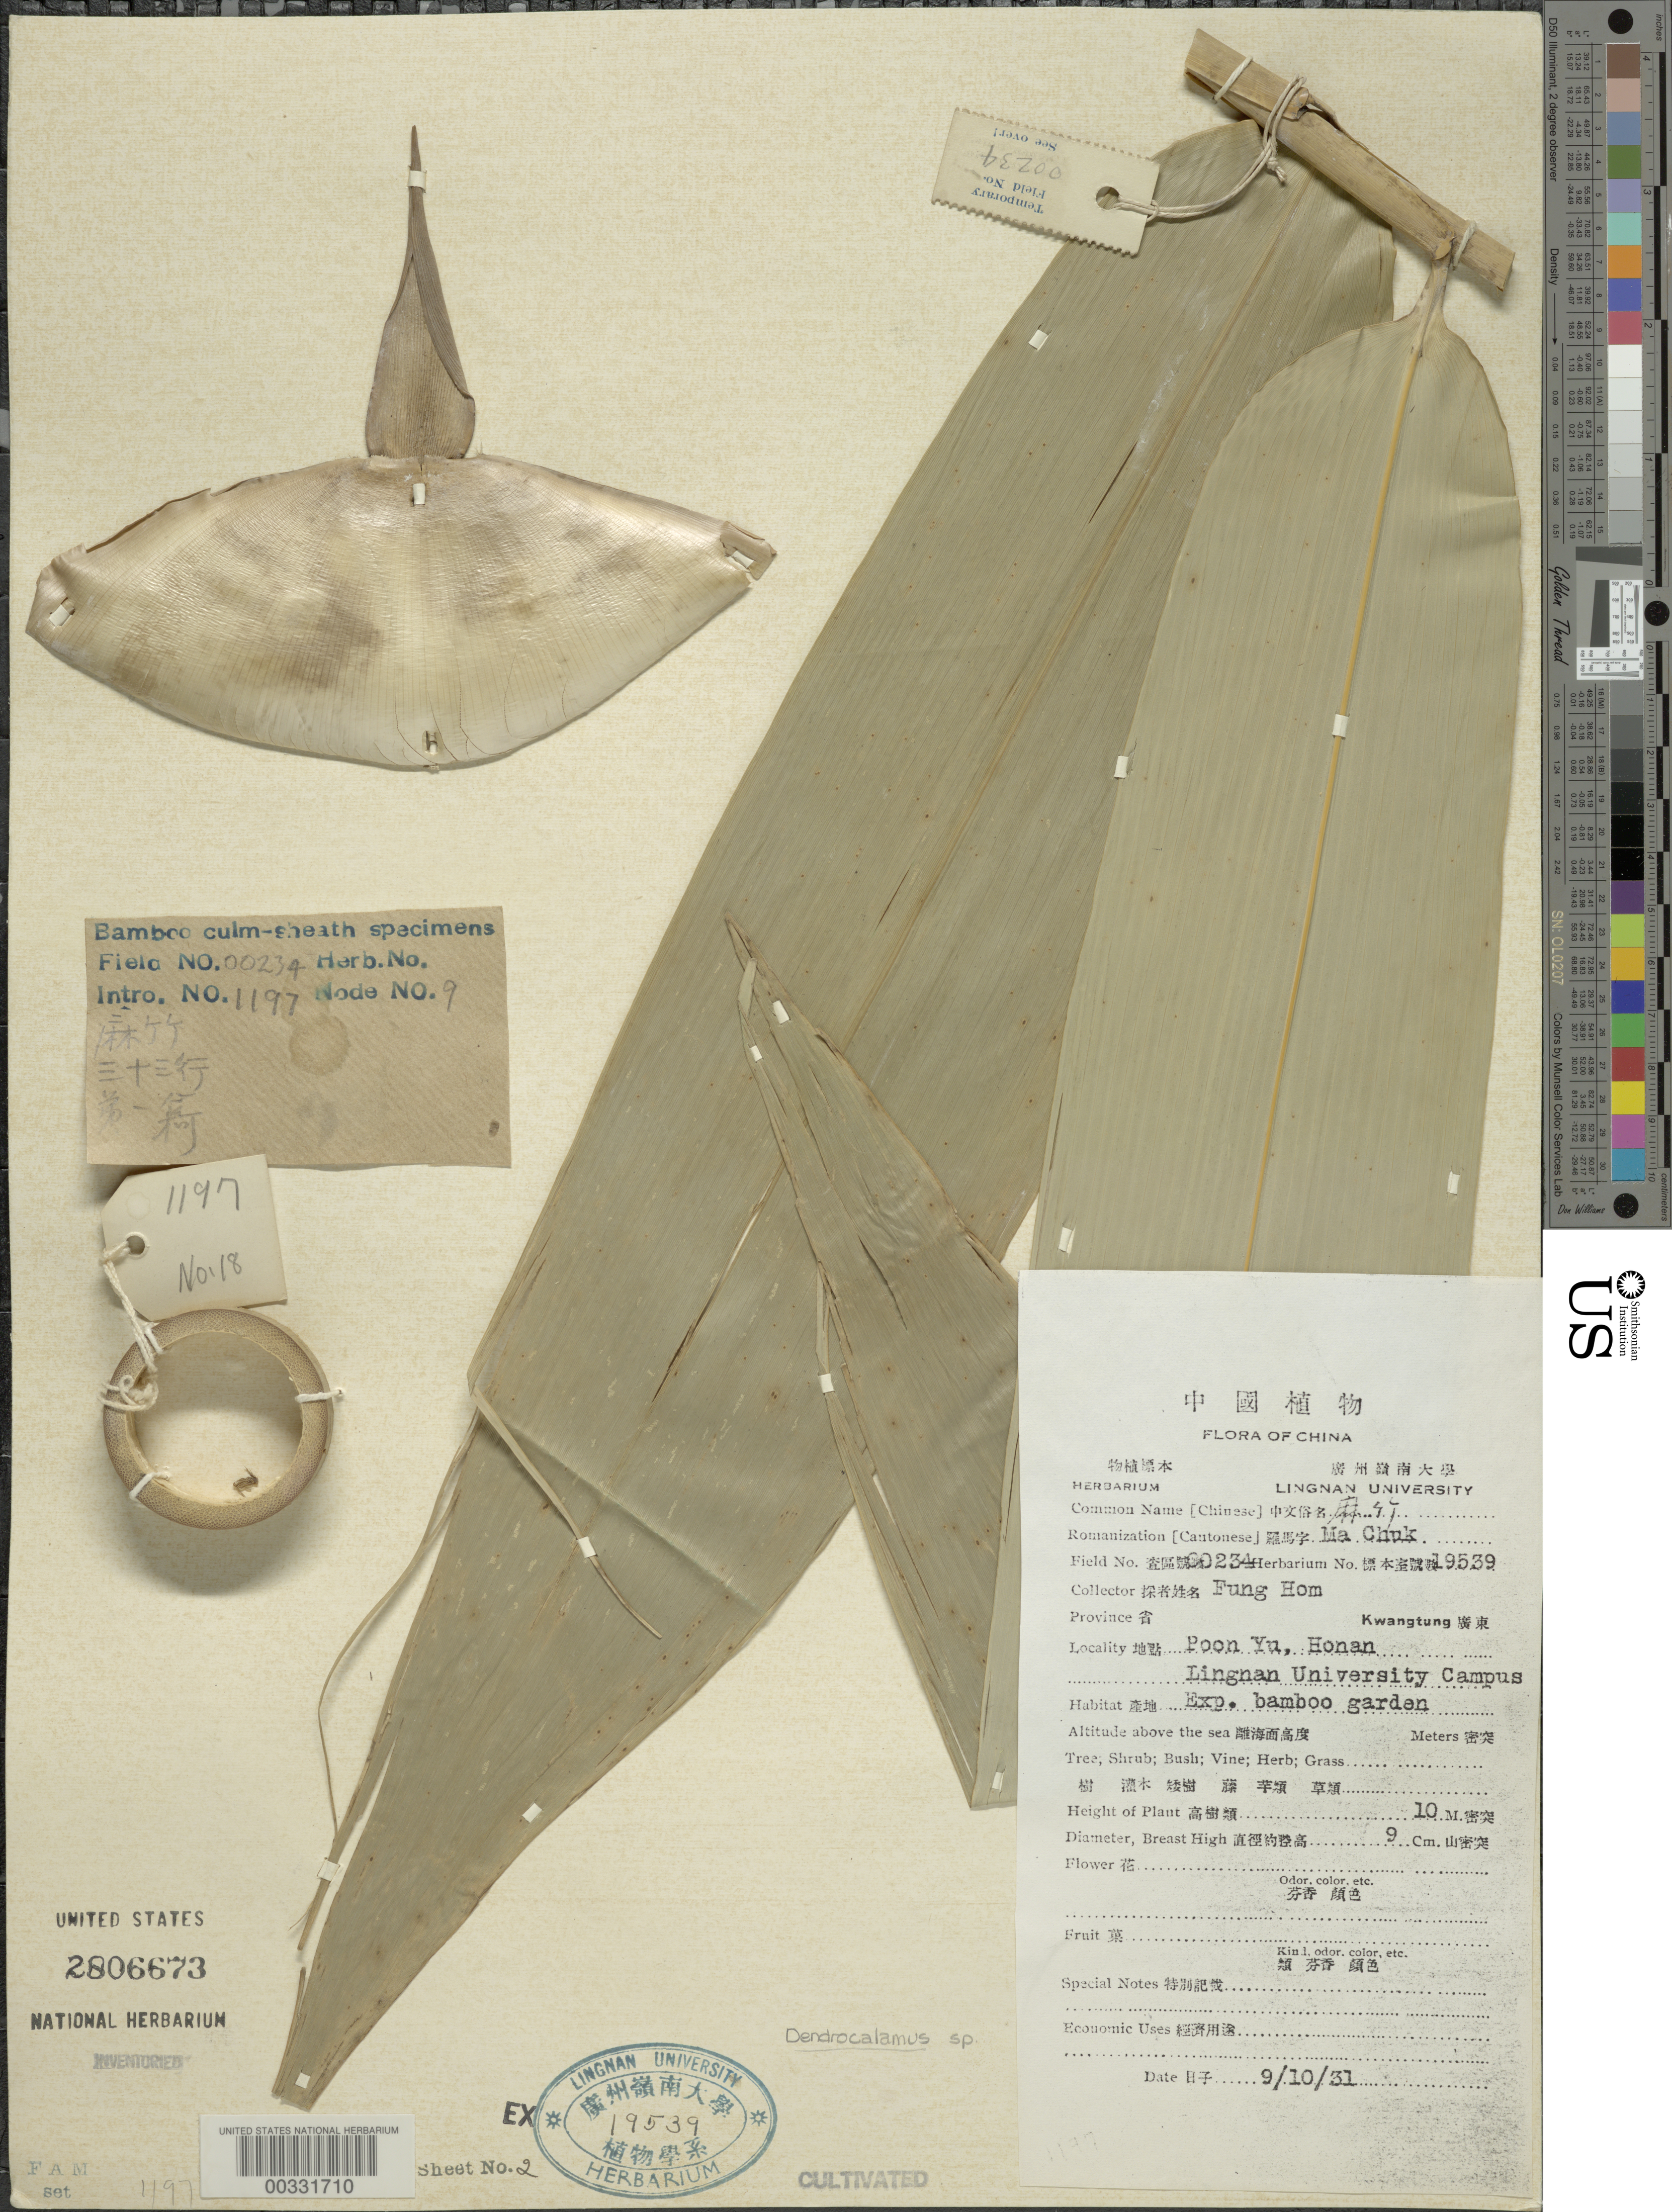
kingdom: Plantae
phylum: Tracheophyta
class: Liliopsida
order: Poales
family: Poaceae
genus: Dendrocalamus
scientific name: Dendrocalamus sp.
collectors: H. L. Fung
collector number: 234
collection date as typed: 10 Sep 1931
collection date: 1931-09-10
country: China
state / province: Guangdong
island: Honam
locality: Lingnan univ. bg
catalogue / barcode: US 2806673